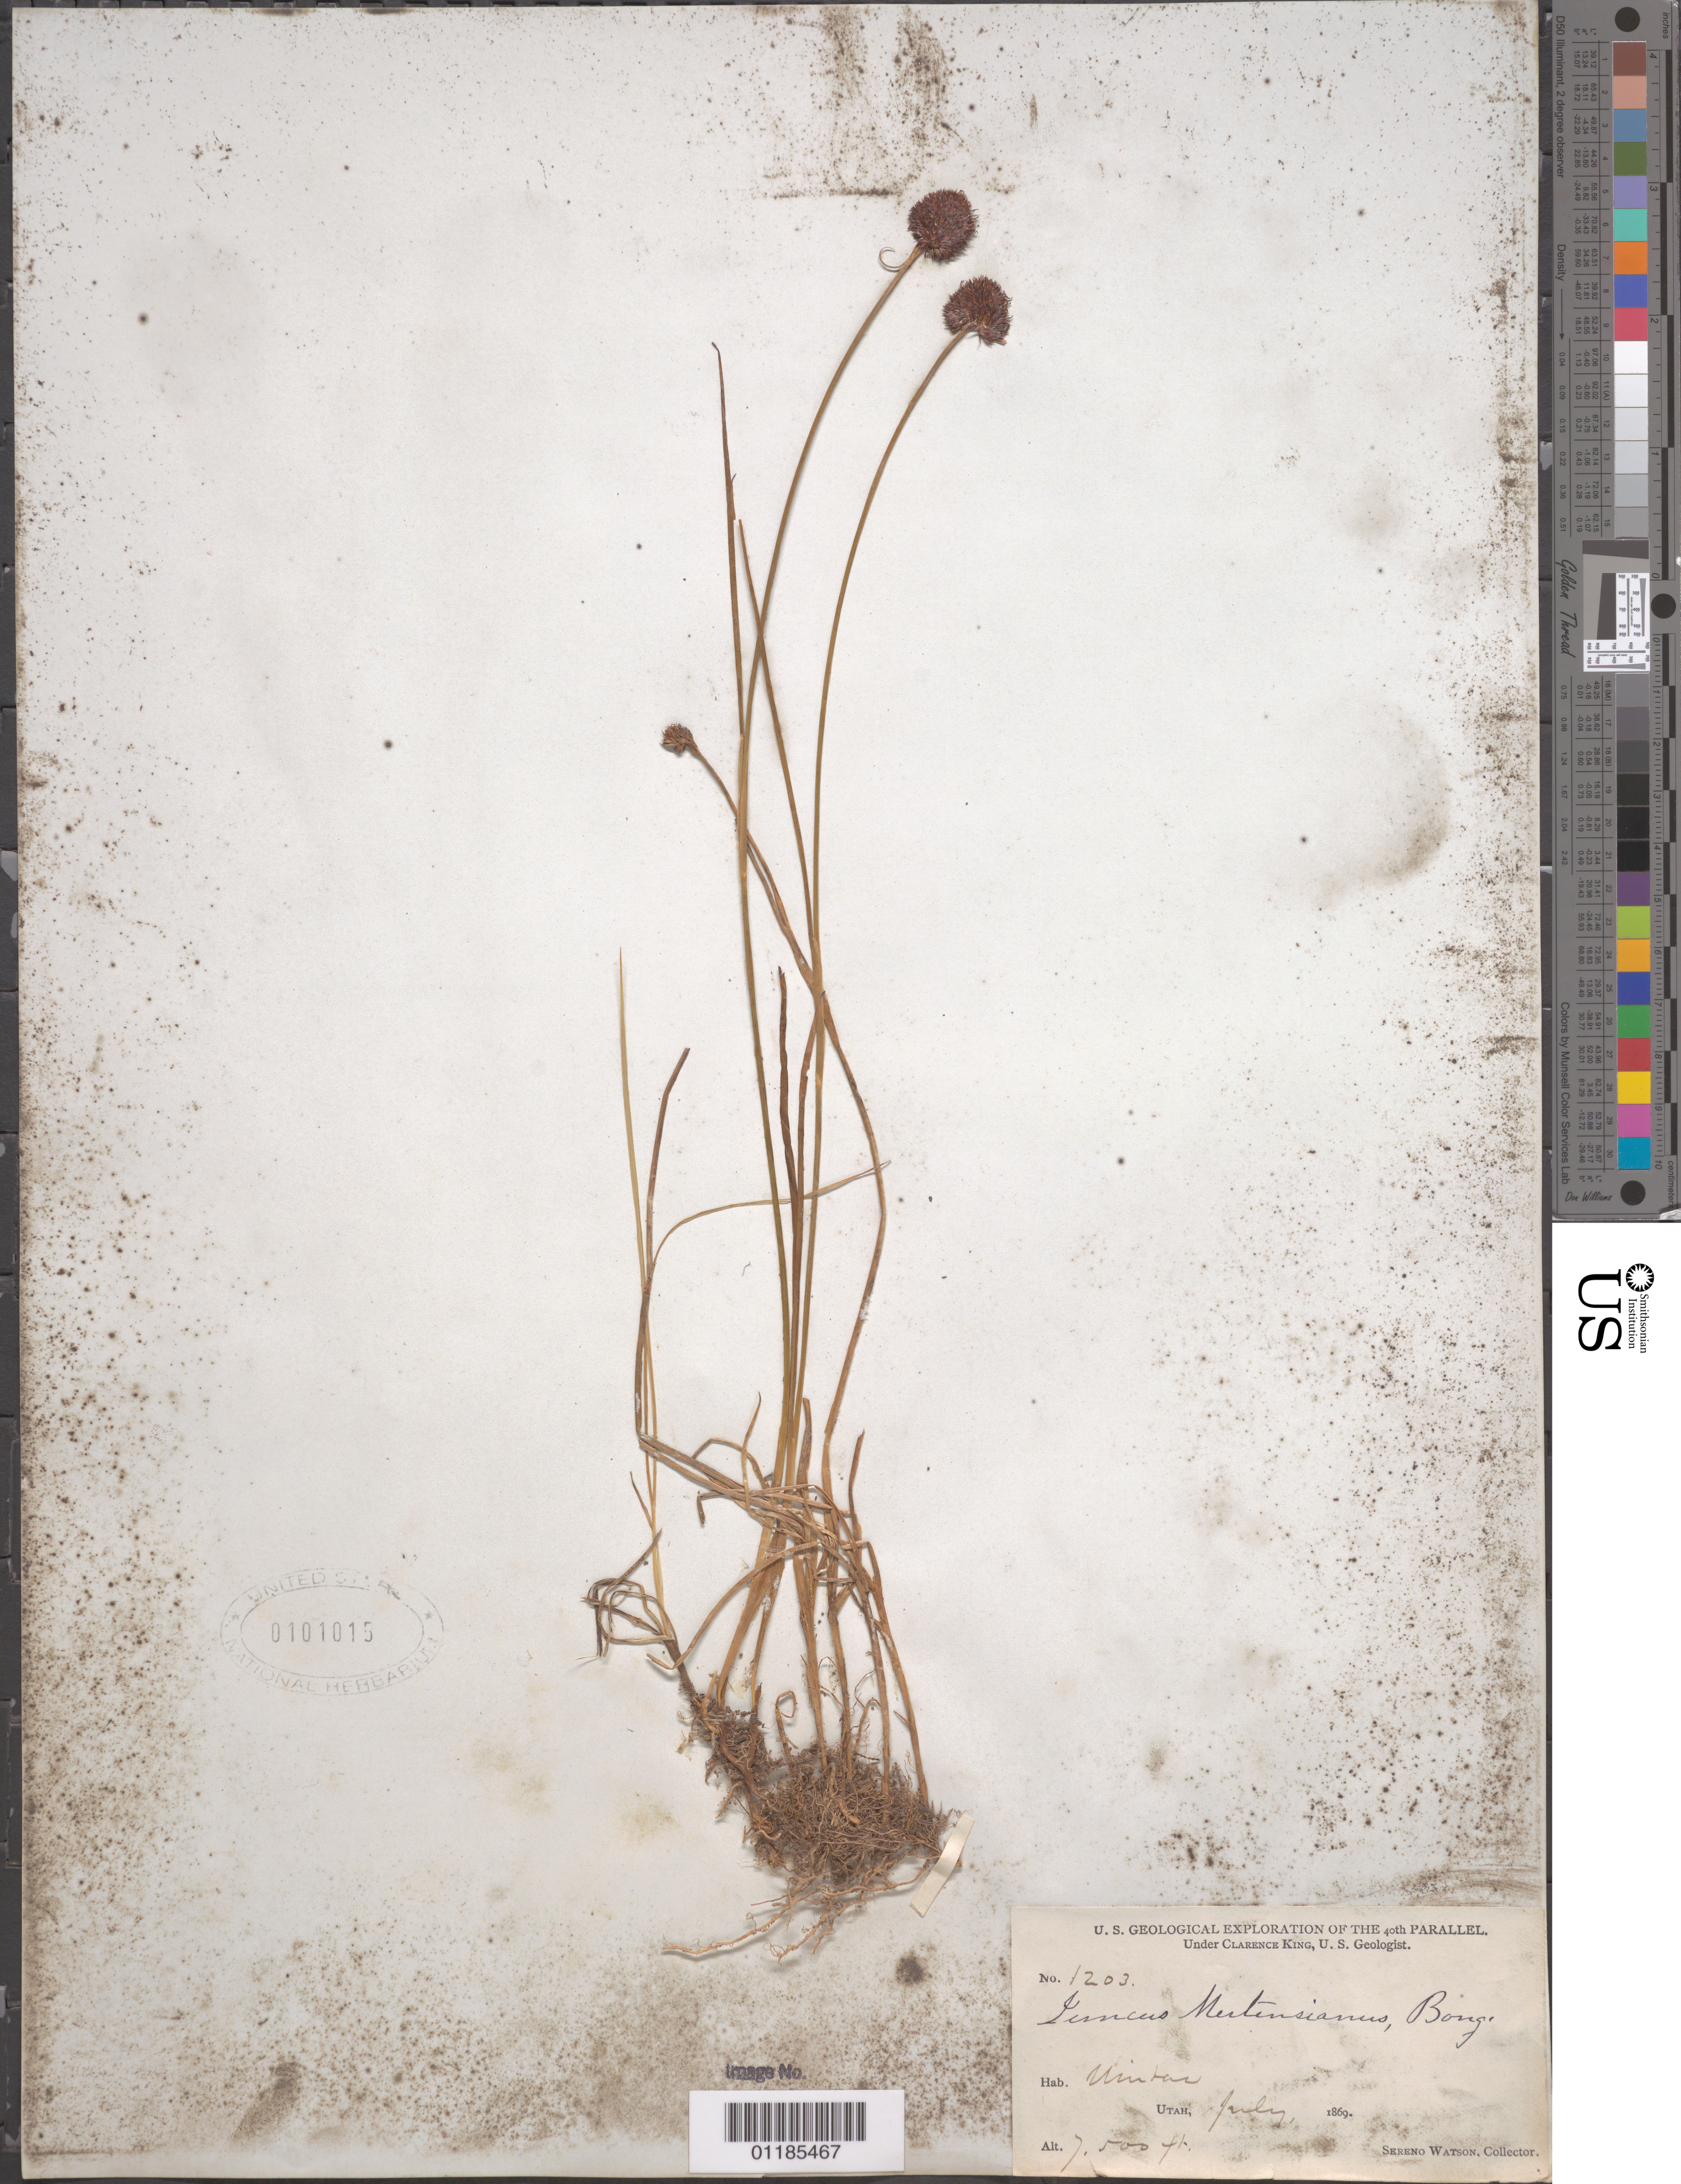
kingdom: Plantae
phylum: Tracheophyta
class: Liliopsida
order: Poales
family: Juncaceae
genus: Juncus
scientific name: Juncus mertensianus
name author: Bong.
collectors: S. Watson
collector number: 1203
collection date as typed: Jul 1869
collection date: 1869-07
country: United States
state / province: Utah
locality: Uintas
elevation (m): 2286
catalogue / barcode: US 101015